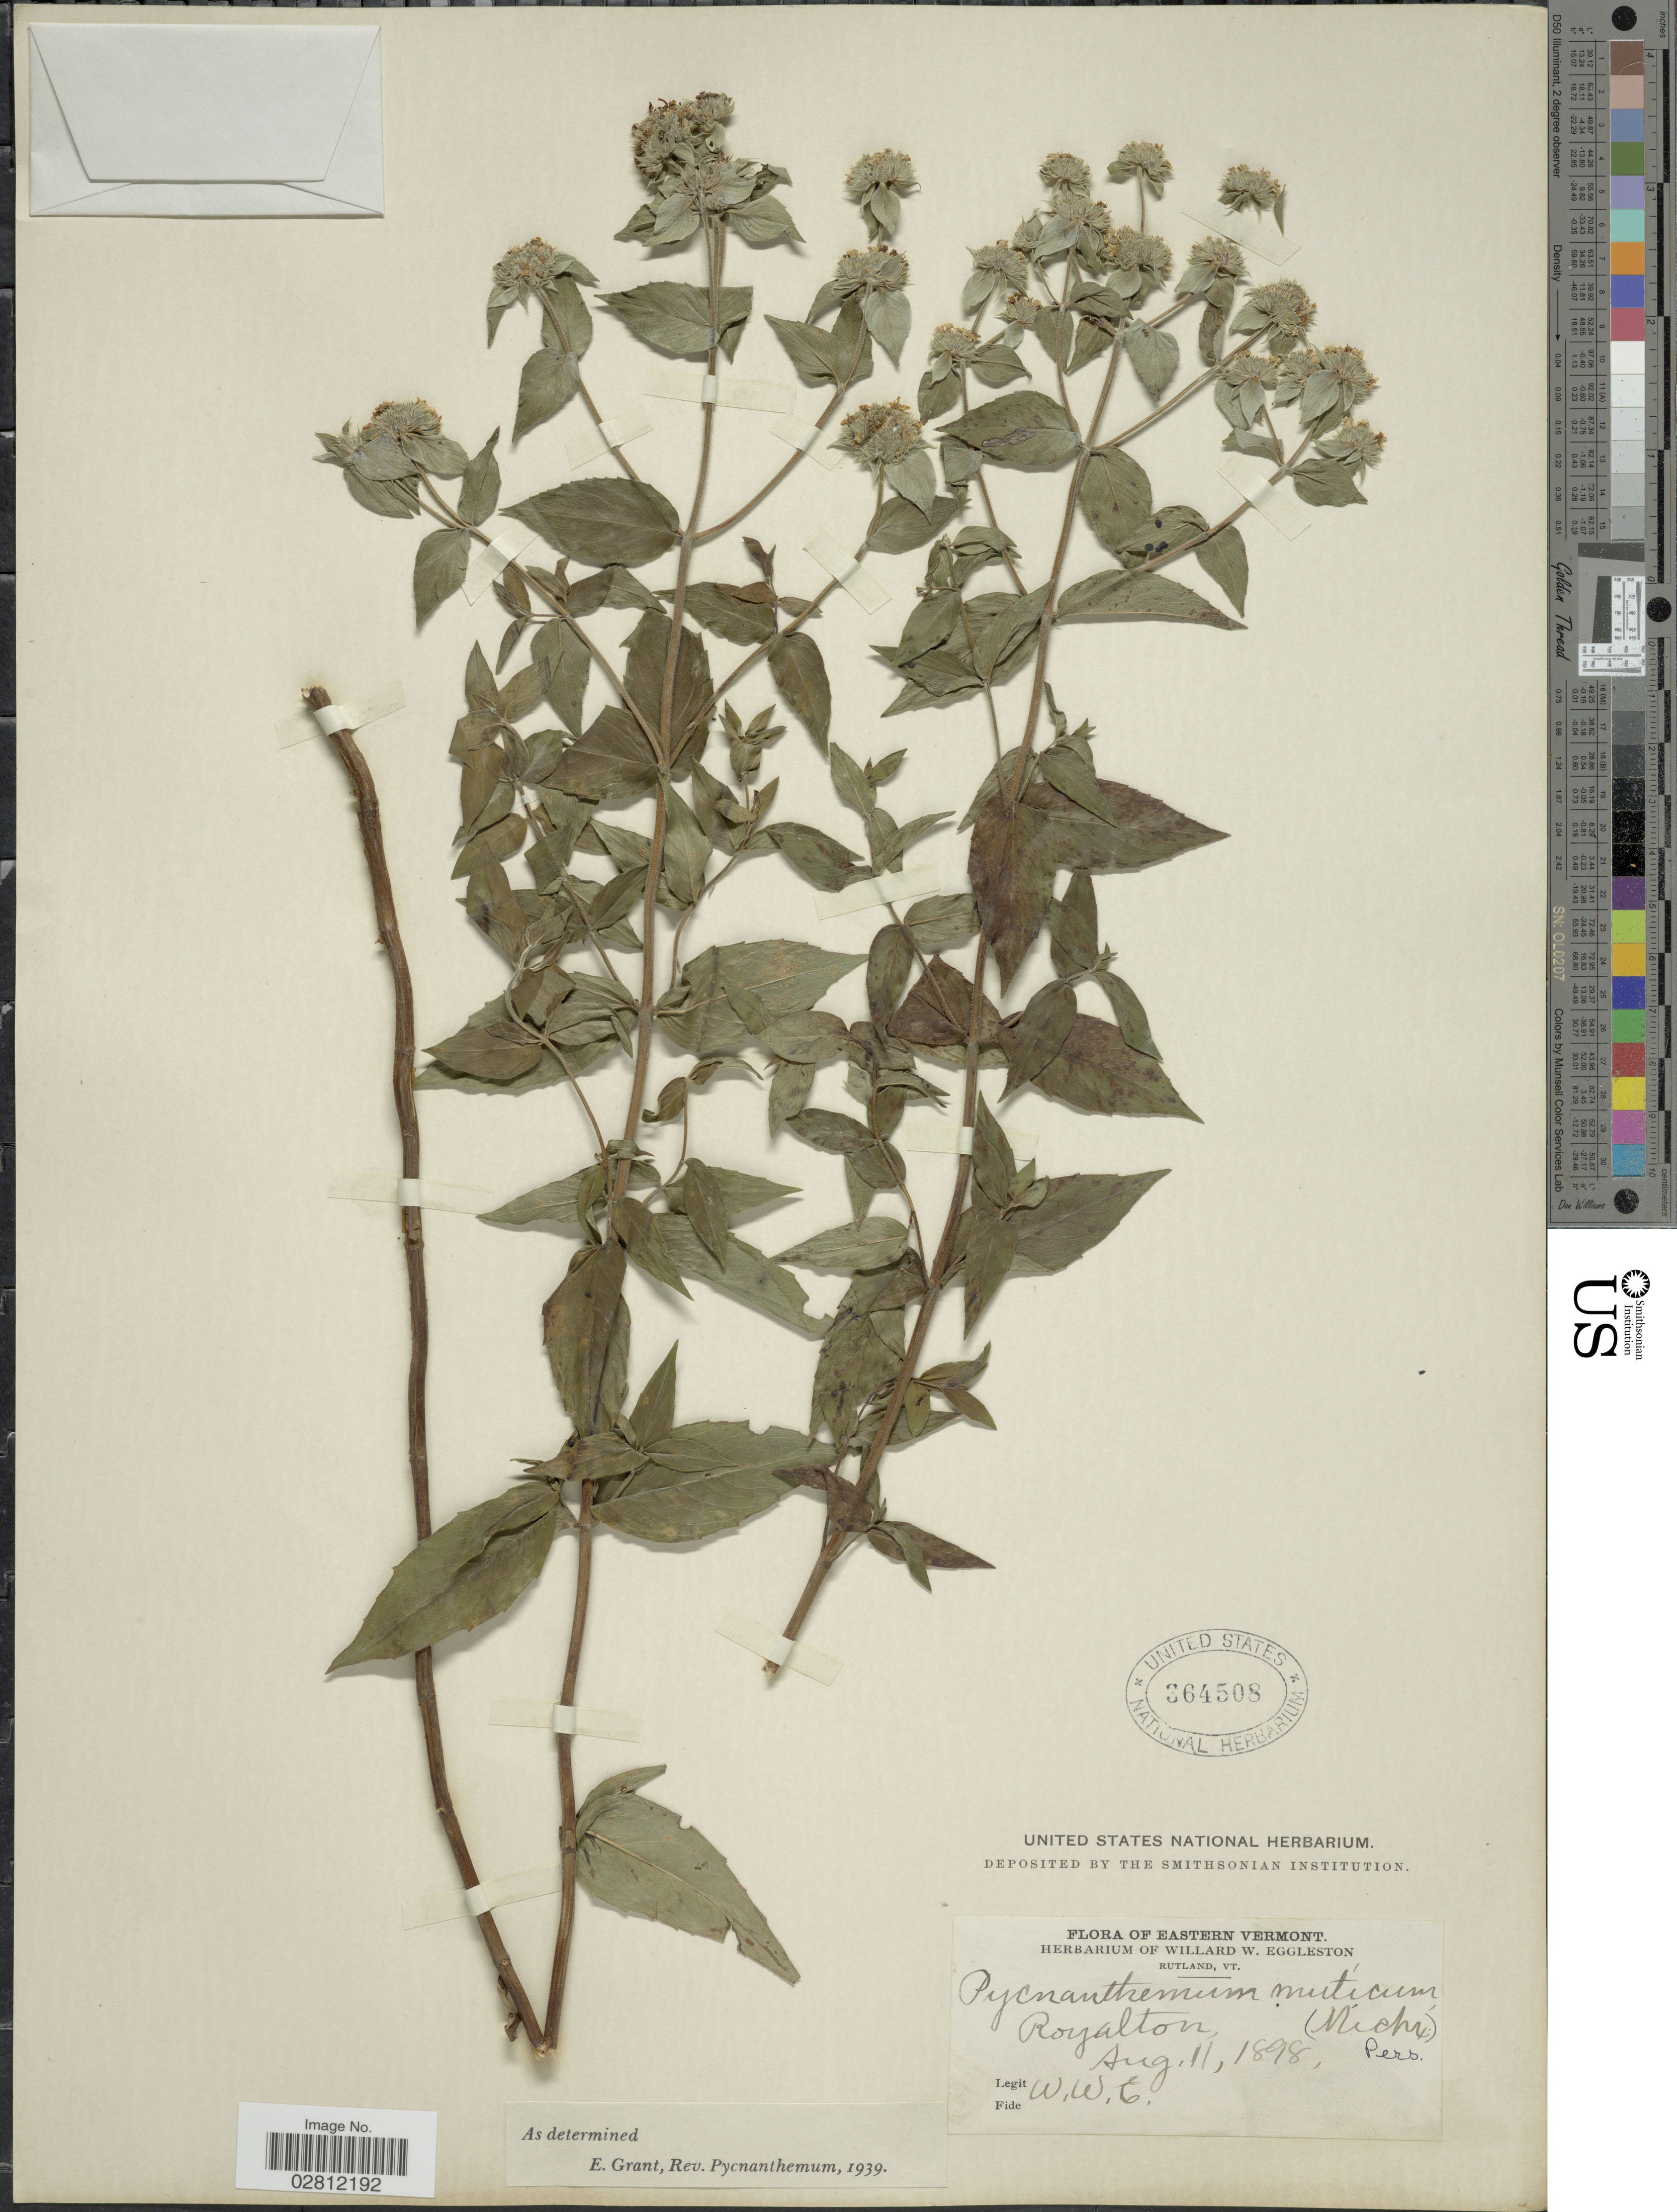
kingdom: Plantae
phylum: Tracheophyta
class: Magnoliopsida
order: Lamiales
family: Lamiaceae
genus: Pycnanthemum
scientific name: Pycnanthemum muticum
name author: (Michx.) Pers.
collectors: W. W. Eggleston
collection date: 1898-08-11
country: United States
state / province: Vermont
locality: Eastern Vermont, Royalton.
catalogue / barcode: US 364508